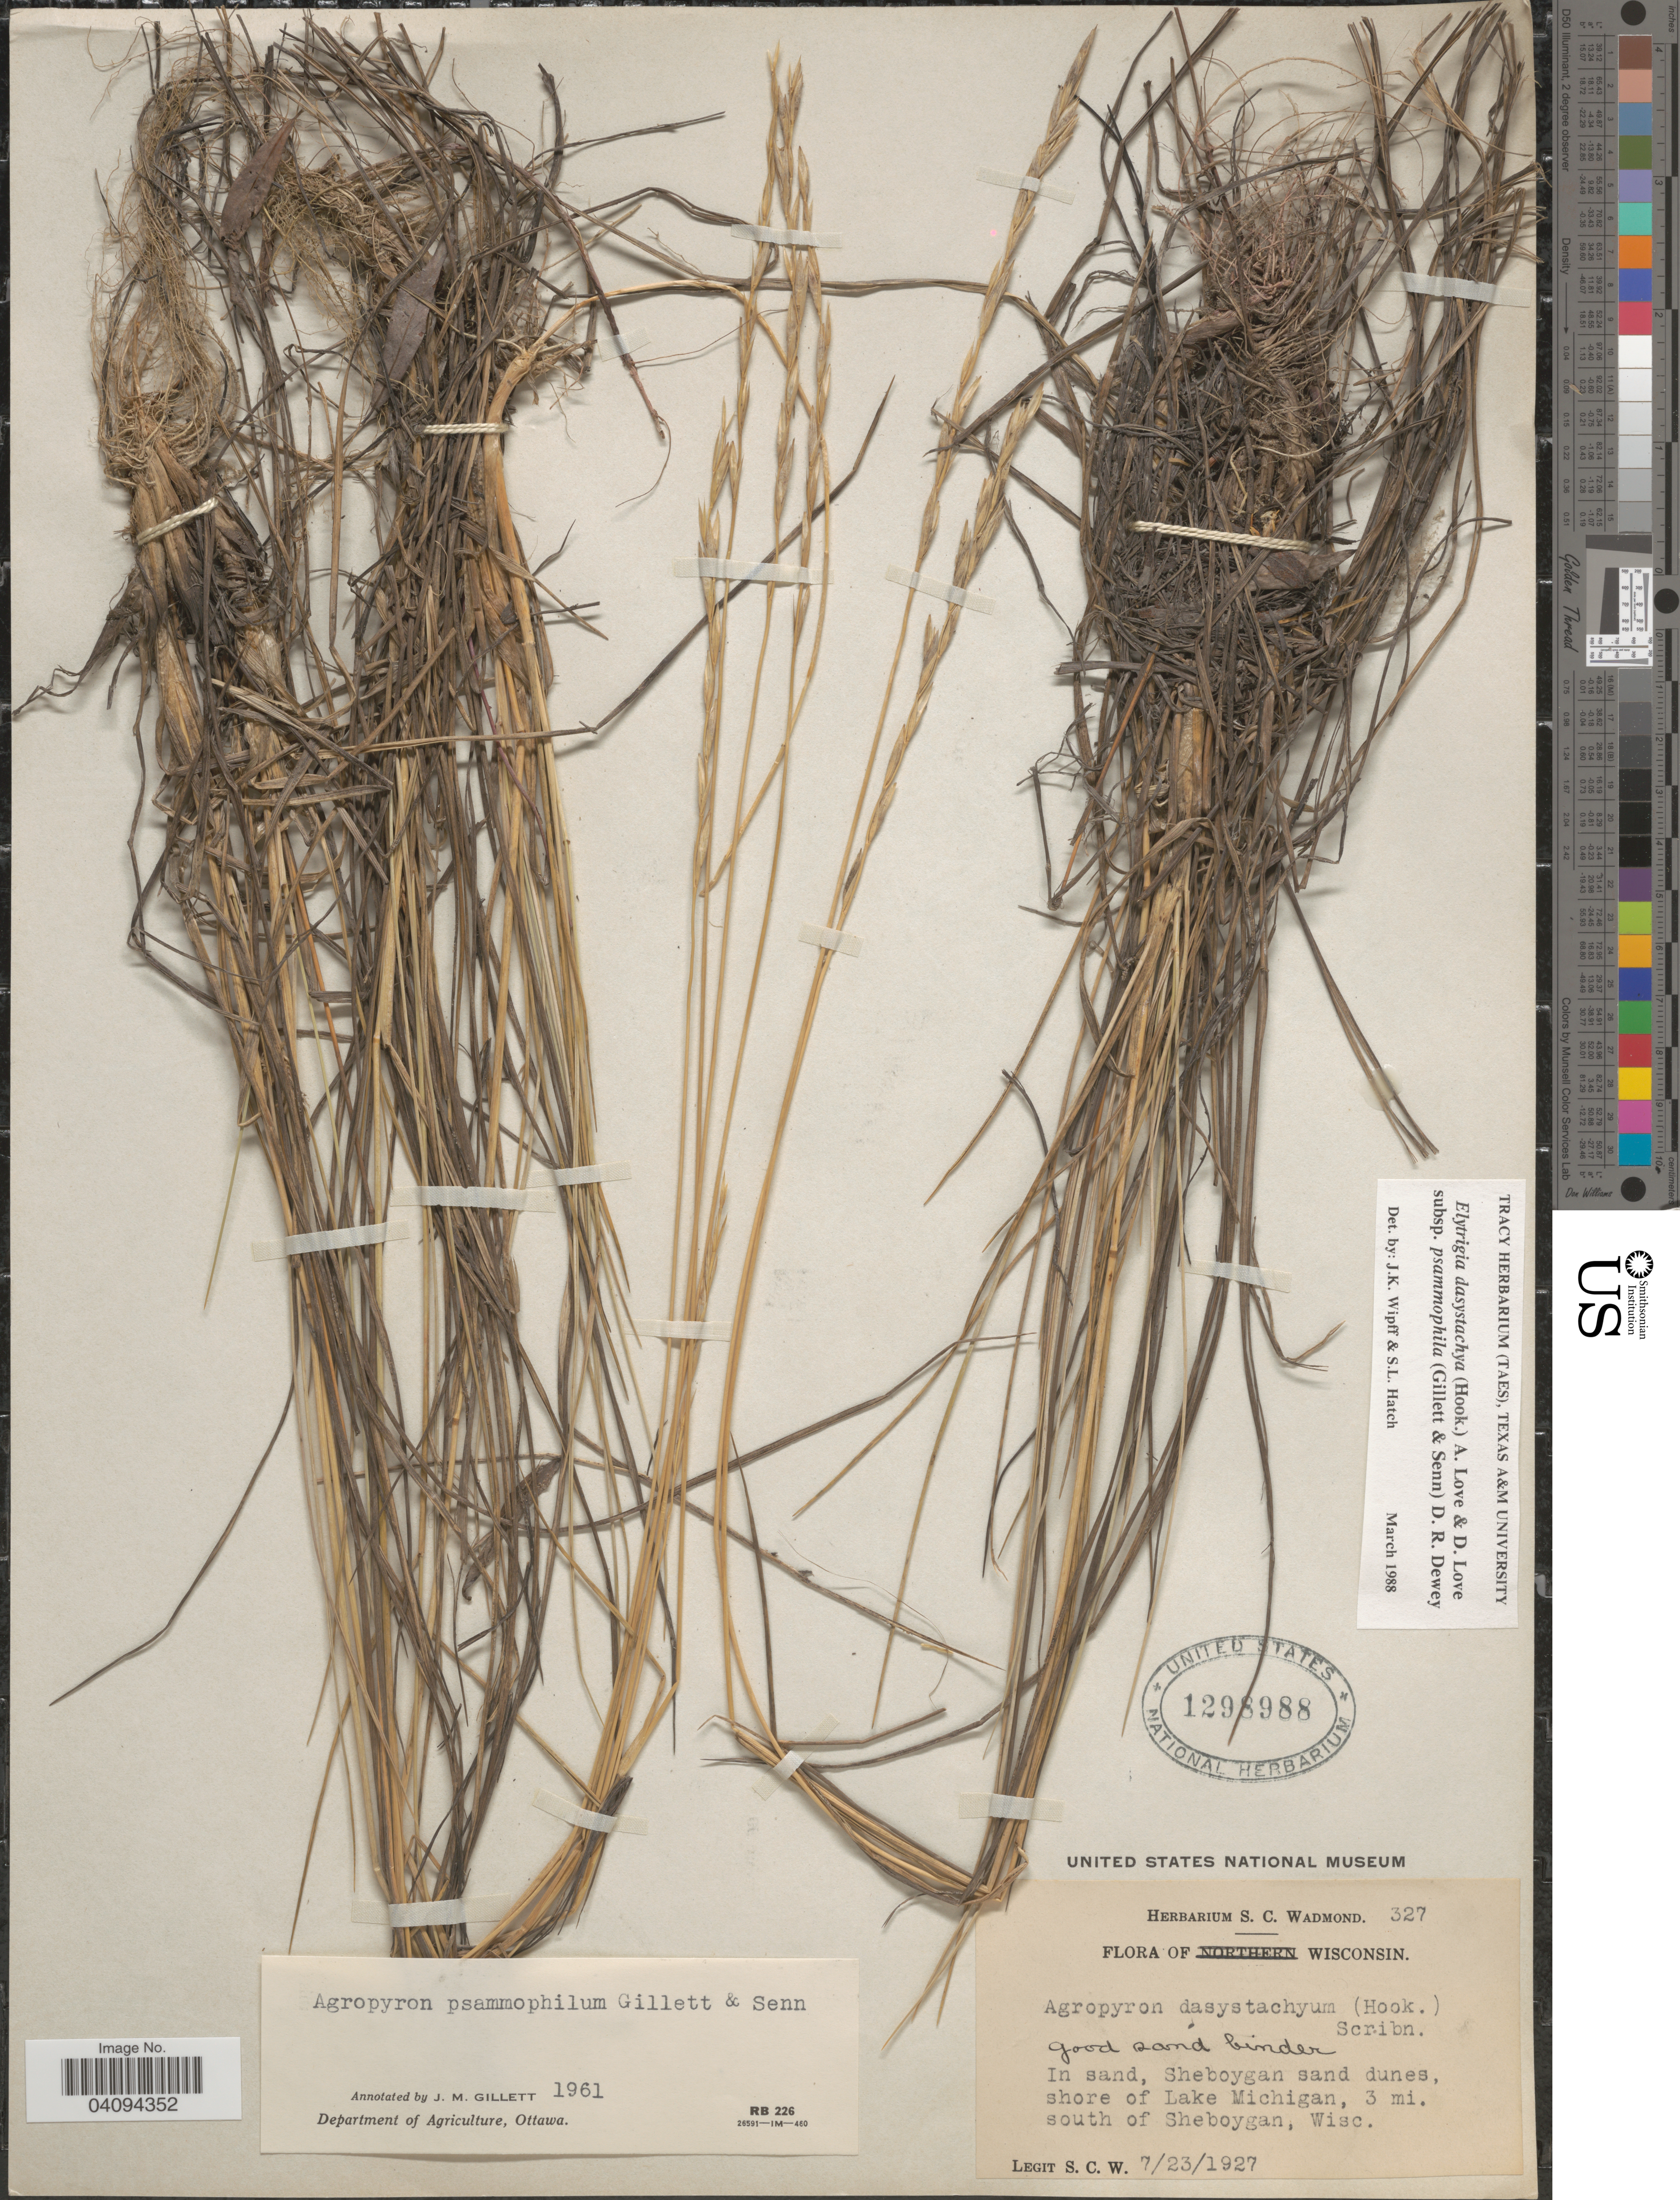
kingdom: Plantae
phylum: Tracheophyta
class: Liliopsida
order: Poales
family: Poaceae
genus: Elymus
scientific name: Elymus lanceolatus subsp. psammophilus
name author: (J.M. Gillett & H. Senn) Á. Löve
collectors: S. Wadmond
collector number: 327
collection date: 1927-07-23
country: United States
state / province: Wisconsin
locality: Good sand binder. In sand, Sheboygan sand dunes, shore of Lake Michigan, 3 mi. south of Sheboygan.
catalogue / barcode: US 1298988